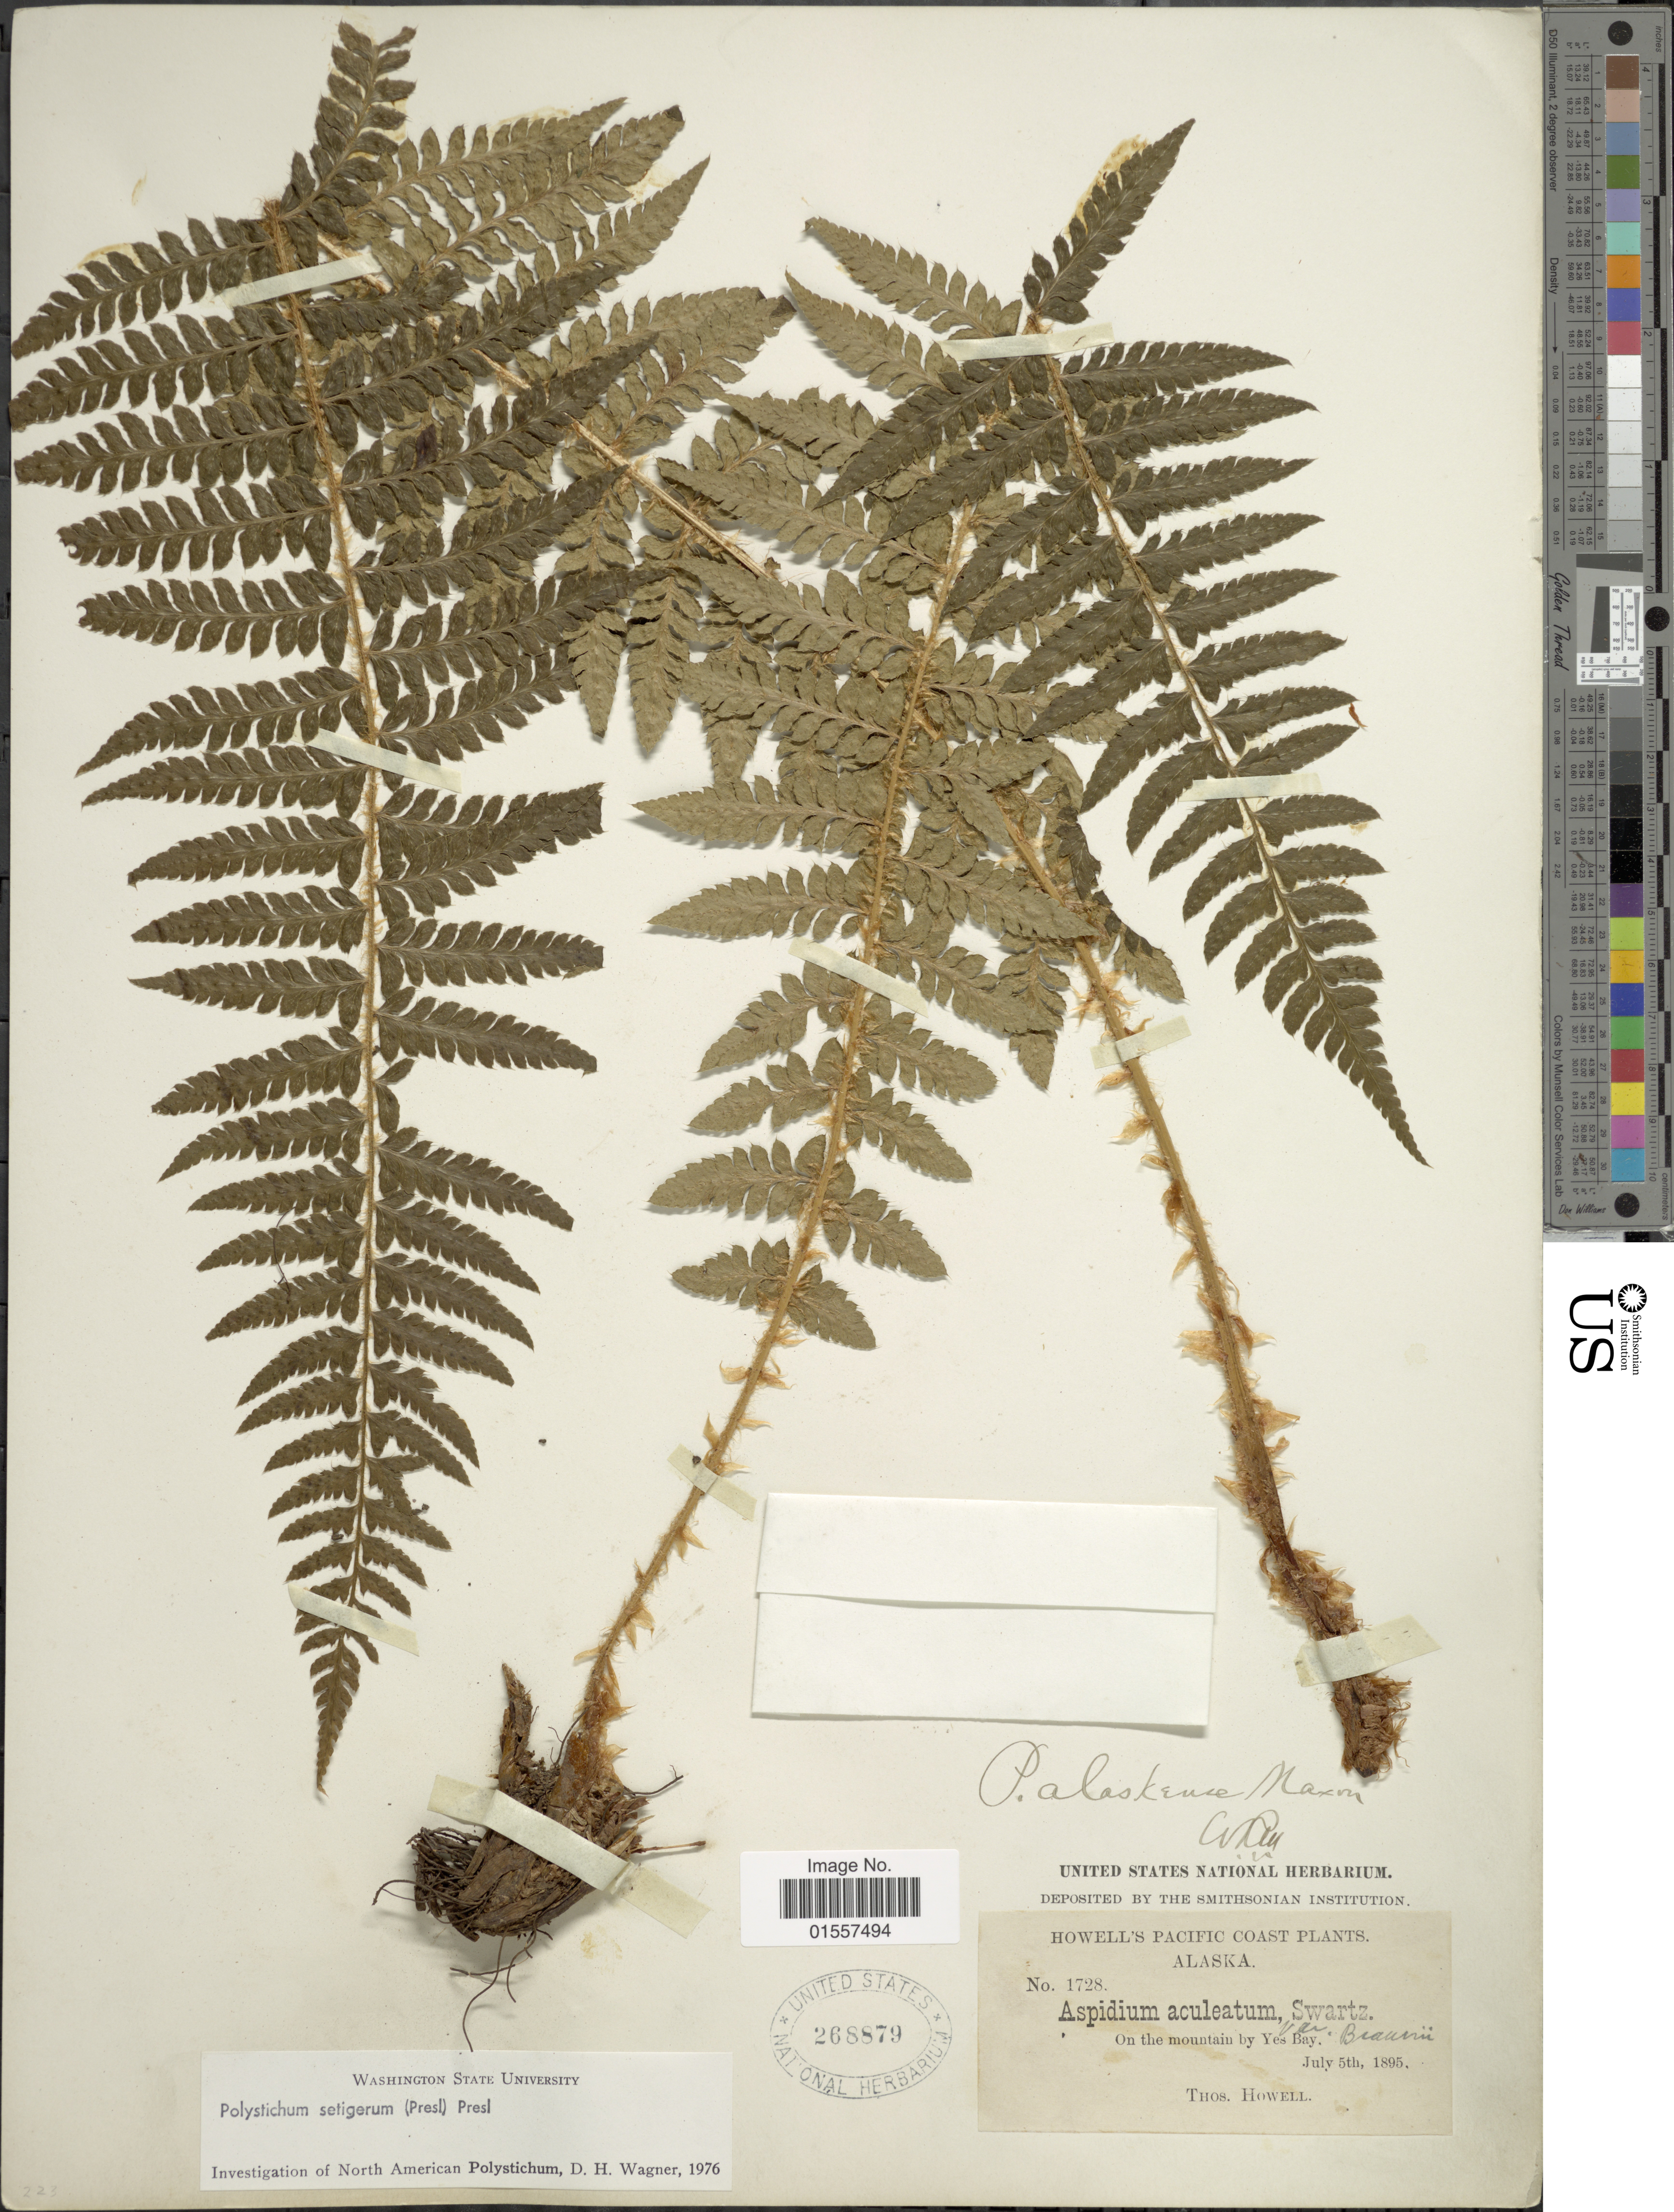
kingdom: Plantae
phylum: Tracheophyta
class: Polypodiopsida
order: Polypodiales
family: Dryopteridaceae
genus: Polystichum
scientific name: Polystichum setigerum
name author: (C. Presl) C. Presl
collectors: T. Howell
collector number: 1728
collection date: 1895-07-05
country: United States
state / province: Alaska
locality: Pacific Coast. Alaska, on the mountain by Yes Bay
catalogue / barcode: US 268879